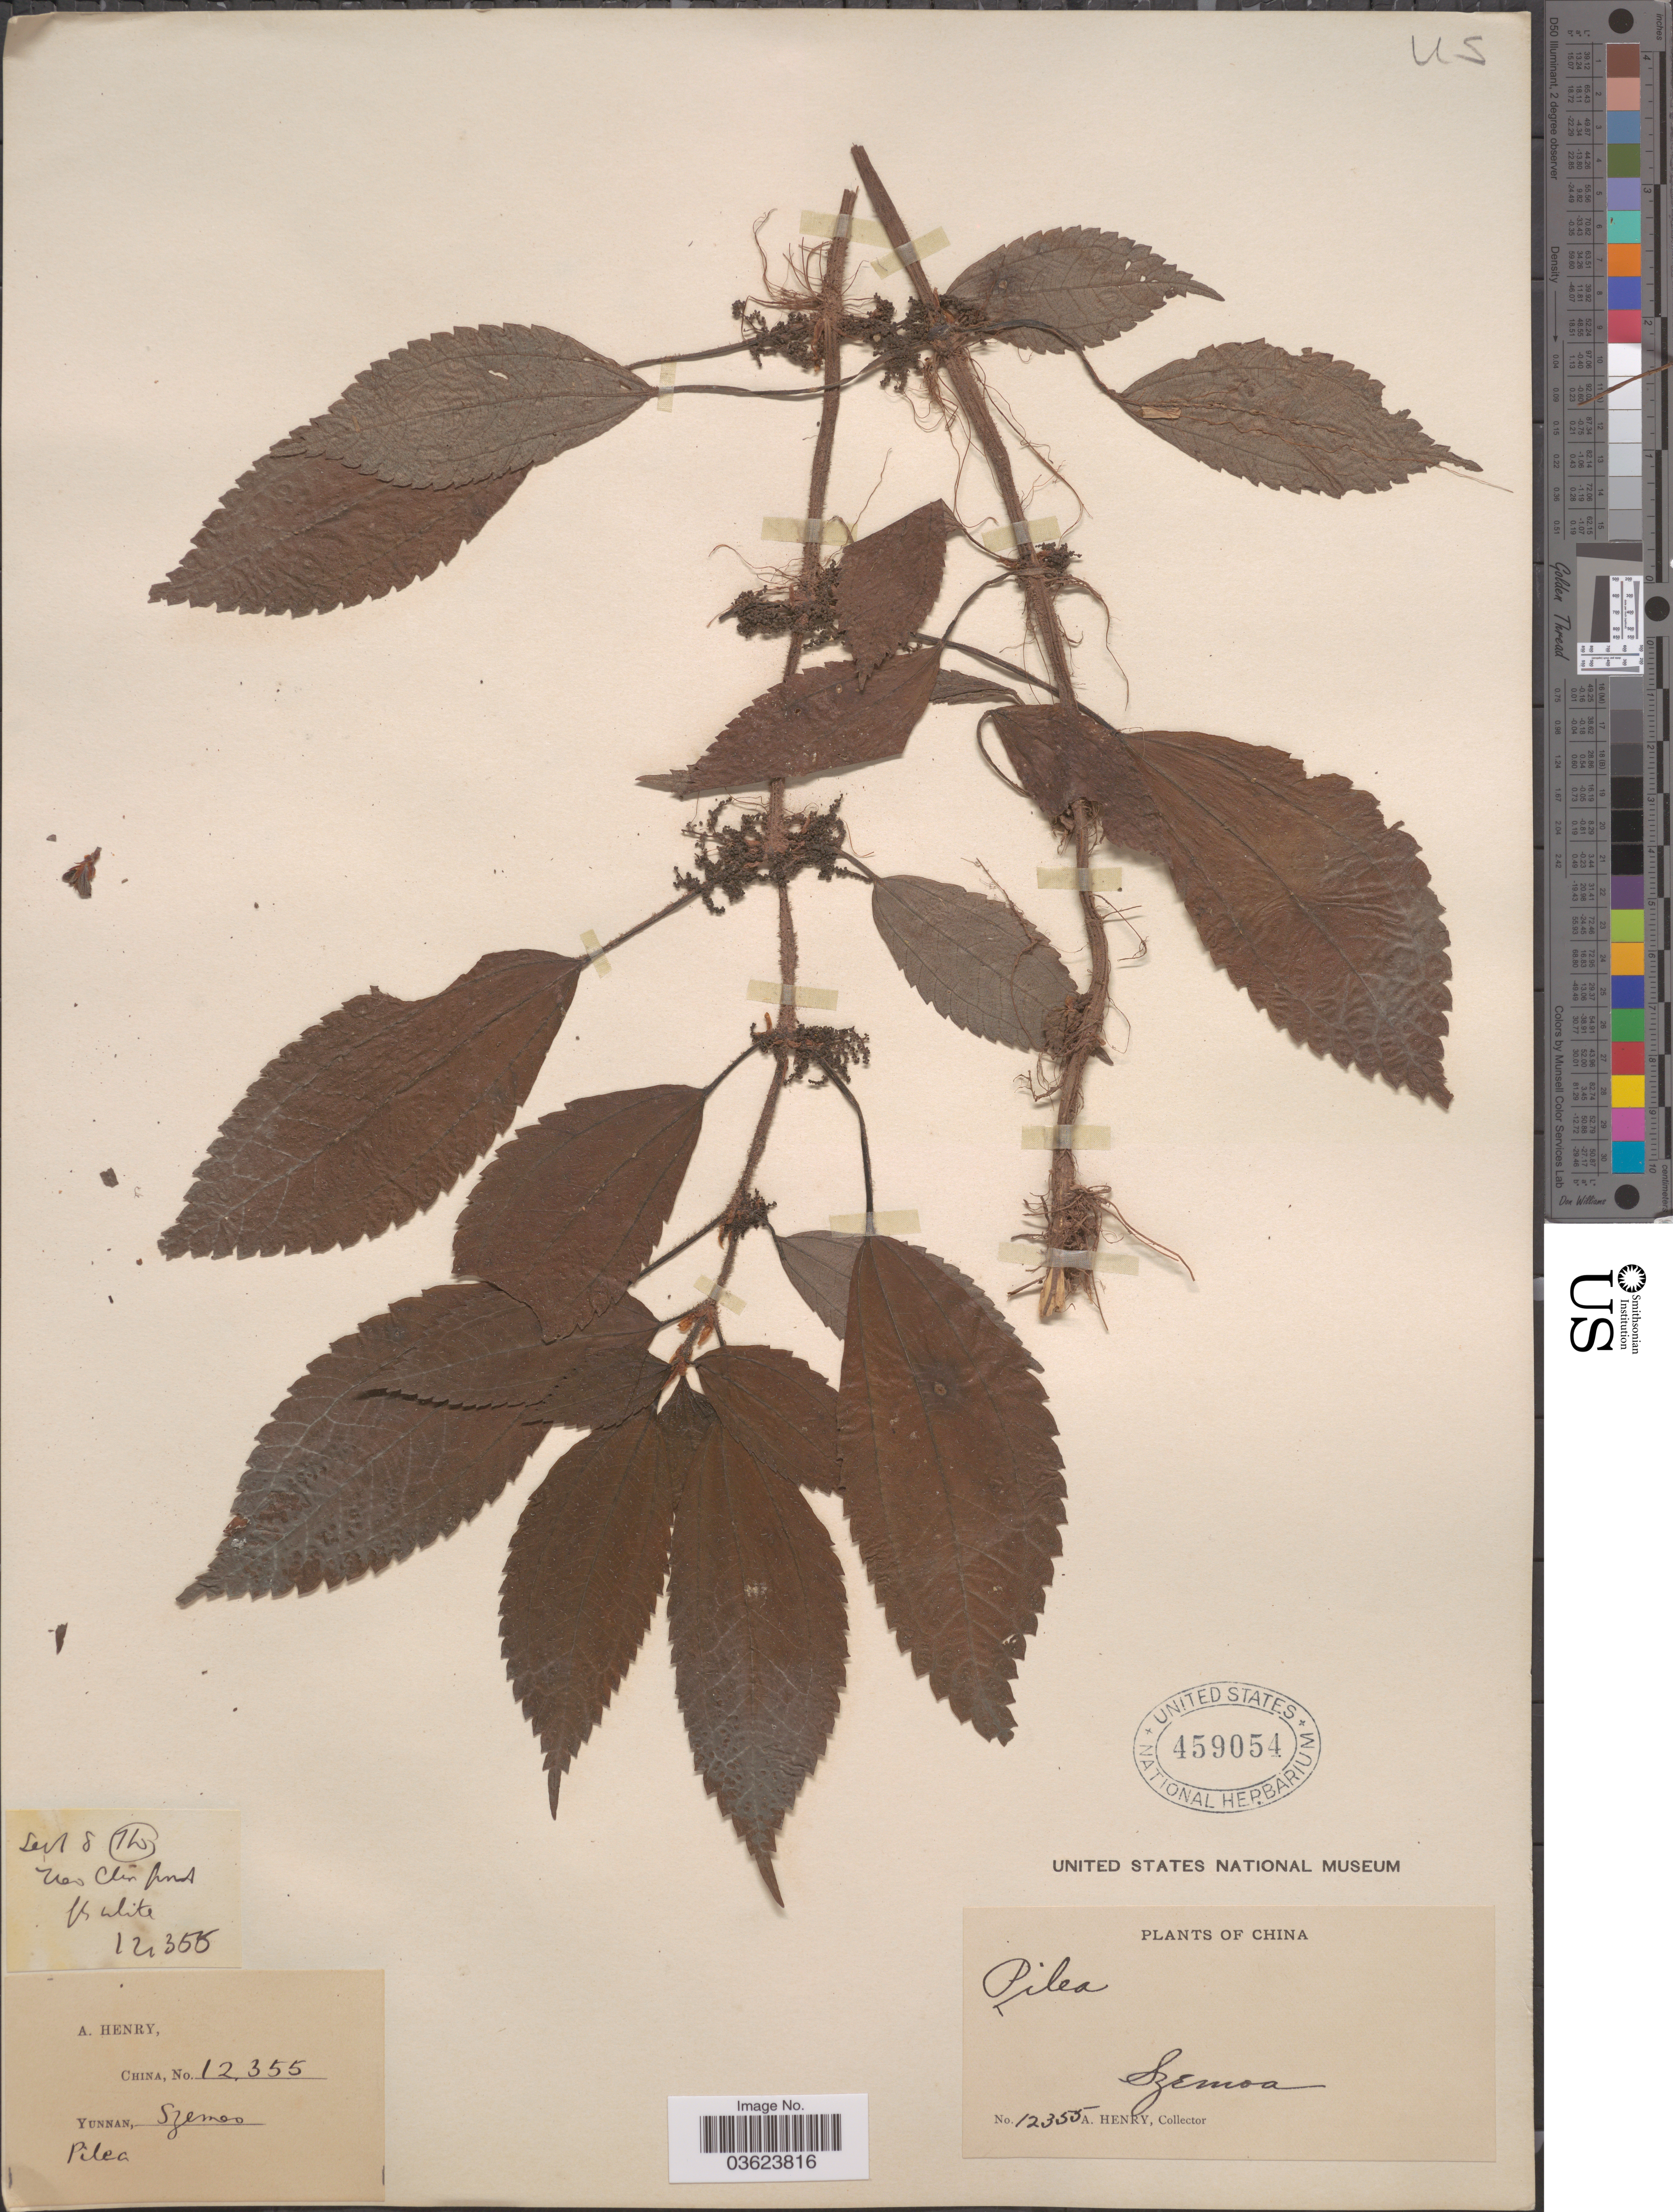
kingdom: Plantae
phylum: Tracheophyta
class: Magnoliopsida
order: Rosales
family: Urticaceae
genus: Pilea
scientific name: Pilea sp.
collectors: A. Henry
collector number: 12355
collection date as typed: Transcribed d/m/y: /9/8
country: China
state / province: Yunnan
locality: Szemoa.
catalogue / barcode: US 459054